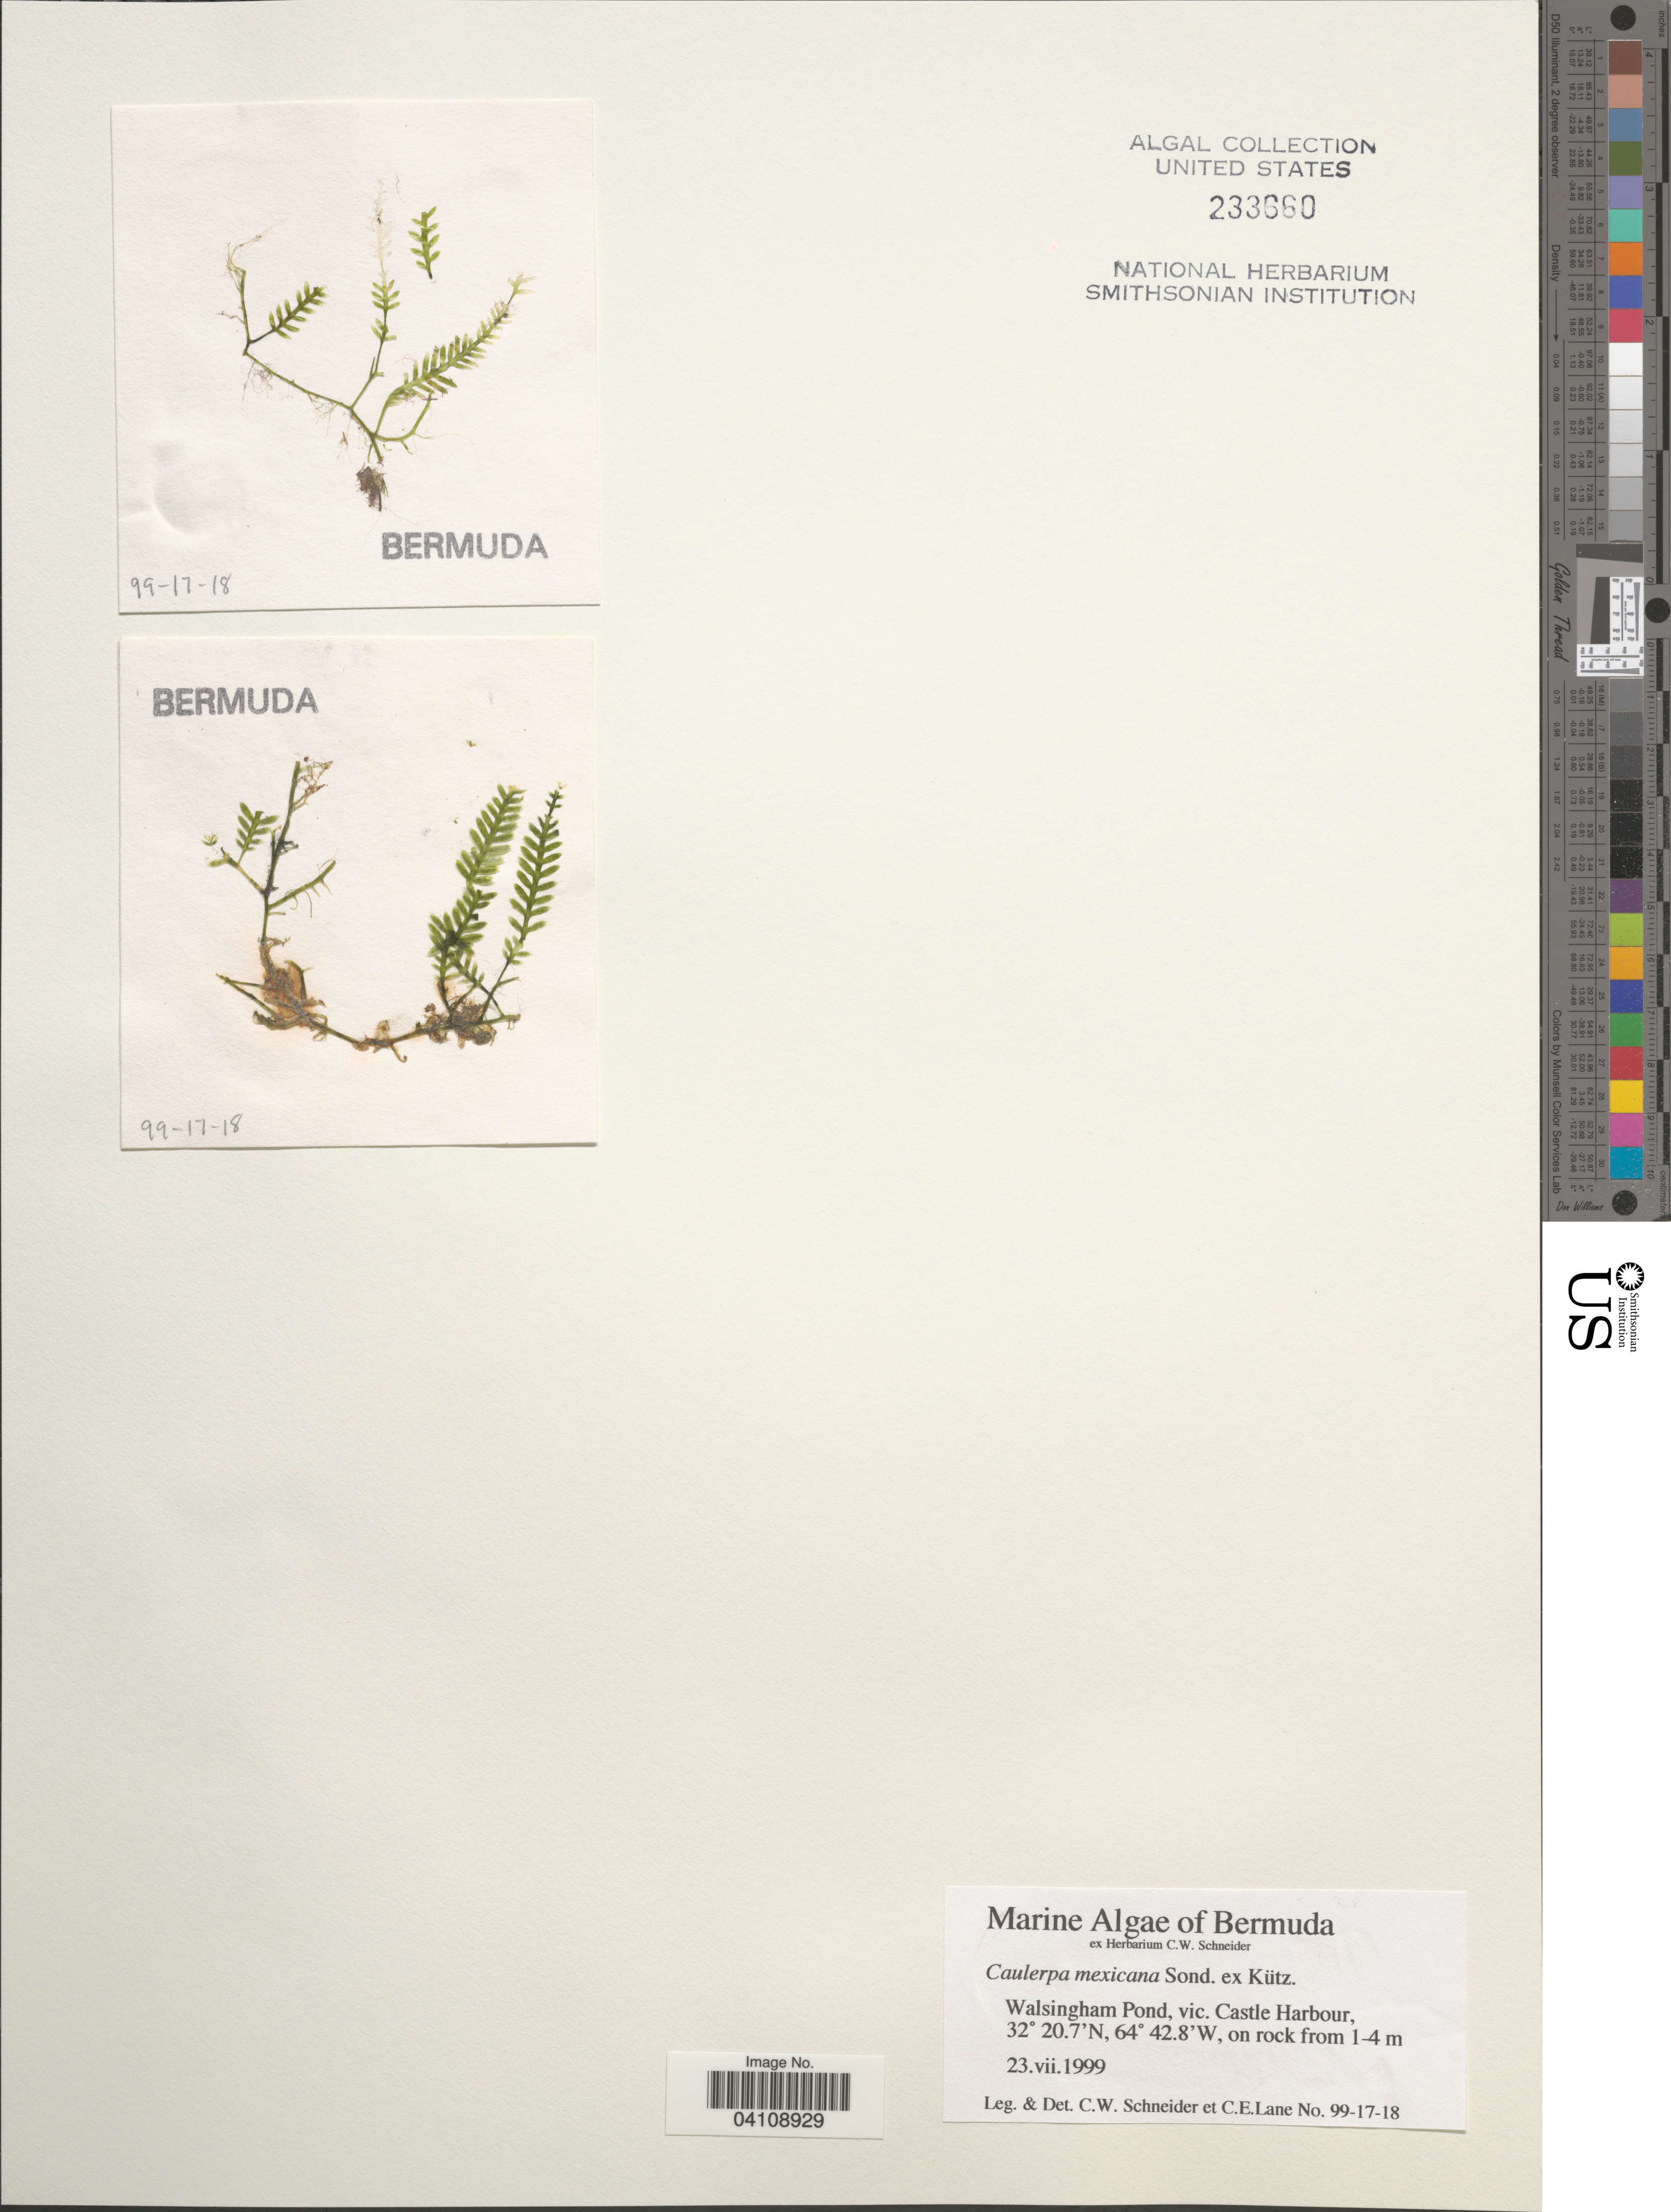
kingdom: Plantae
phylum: Chlorophyta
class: Ulvophyceae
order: Bryopsidales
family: Caulerpaceae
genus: Caulerpa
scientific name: Caulerpa mexicana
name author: Sond. ex Kütz.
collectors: C. W.Schneider & C. E. Lane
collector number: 99-17-18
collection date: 1999-07-23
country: Bermuda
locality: Walsingham Pond, vic. Castle Harbour.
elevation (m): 1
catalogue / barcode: US 233660